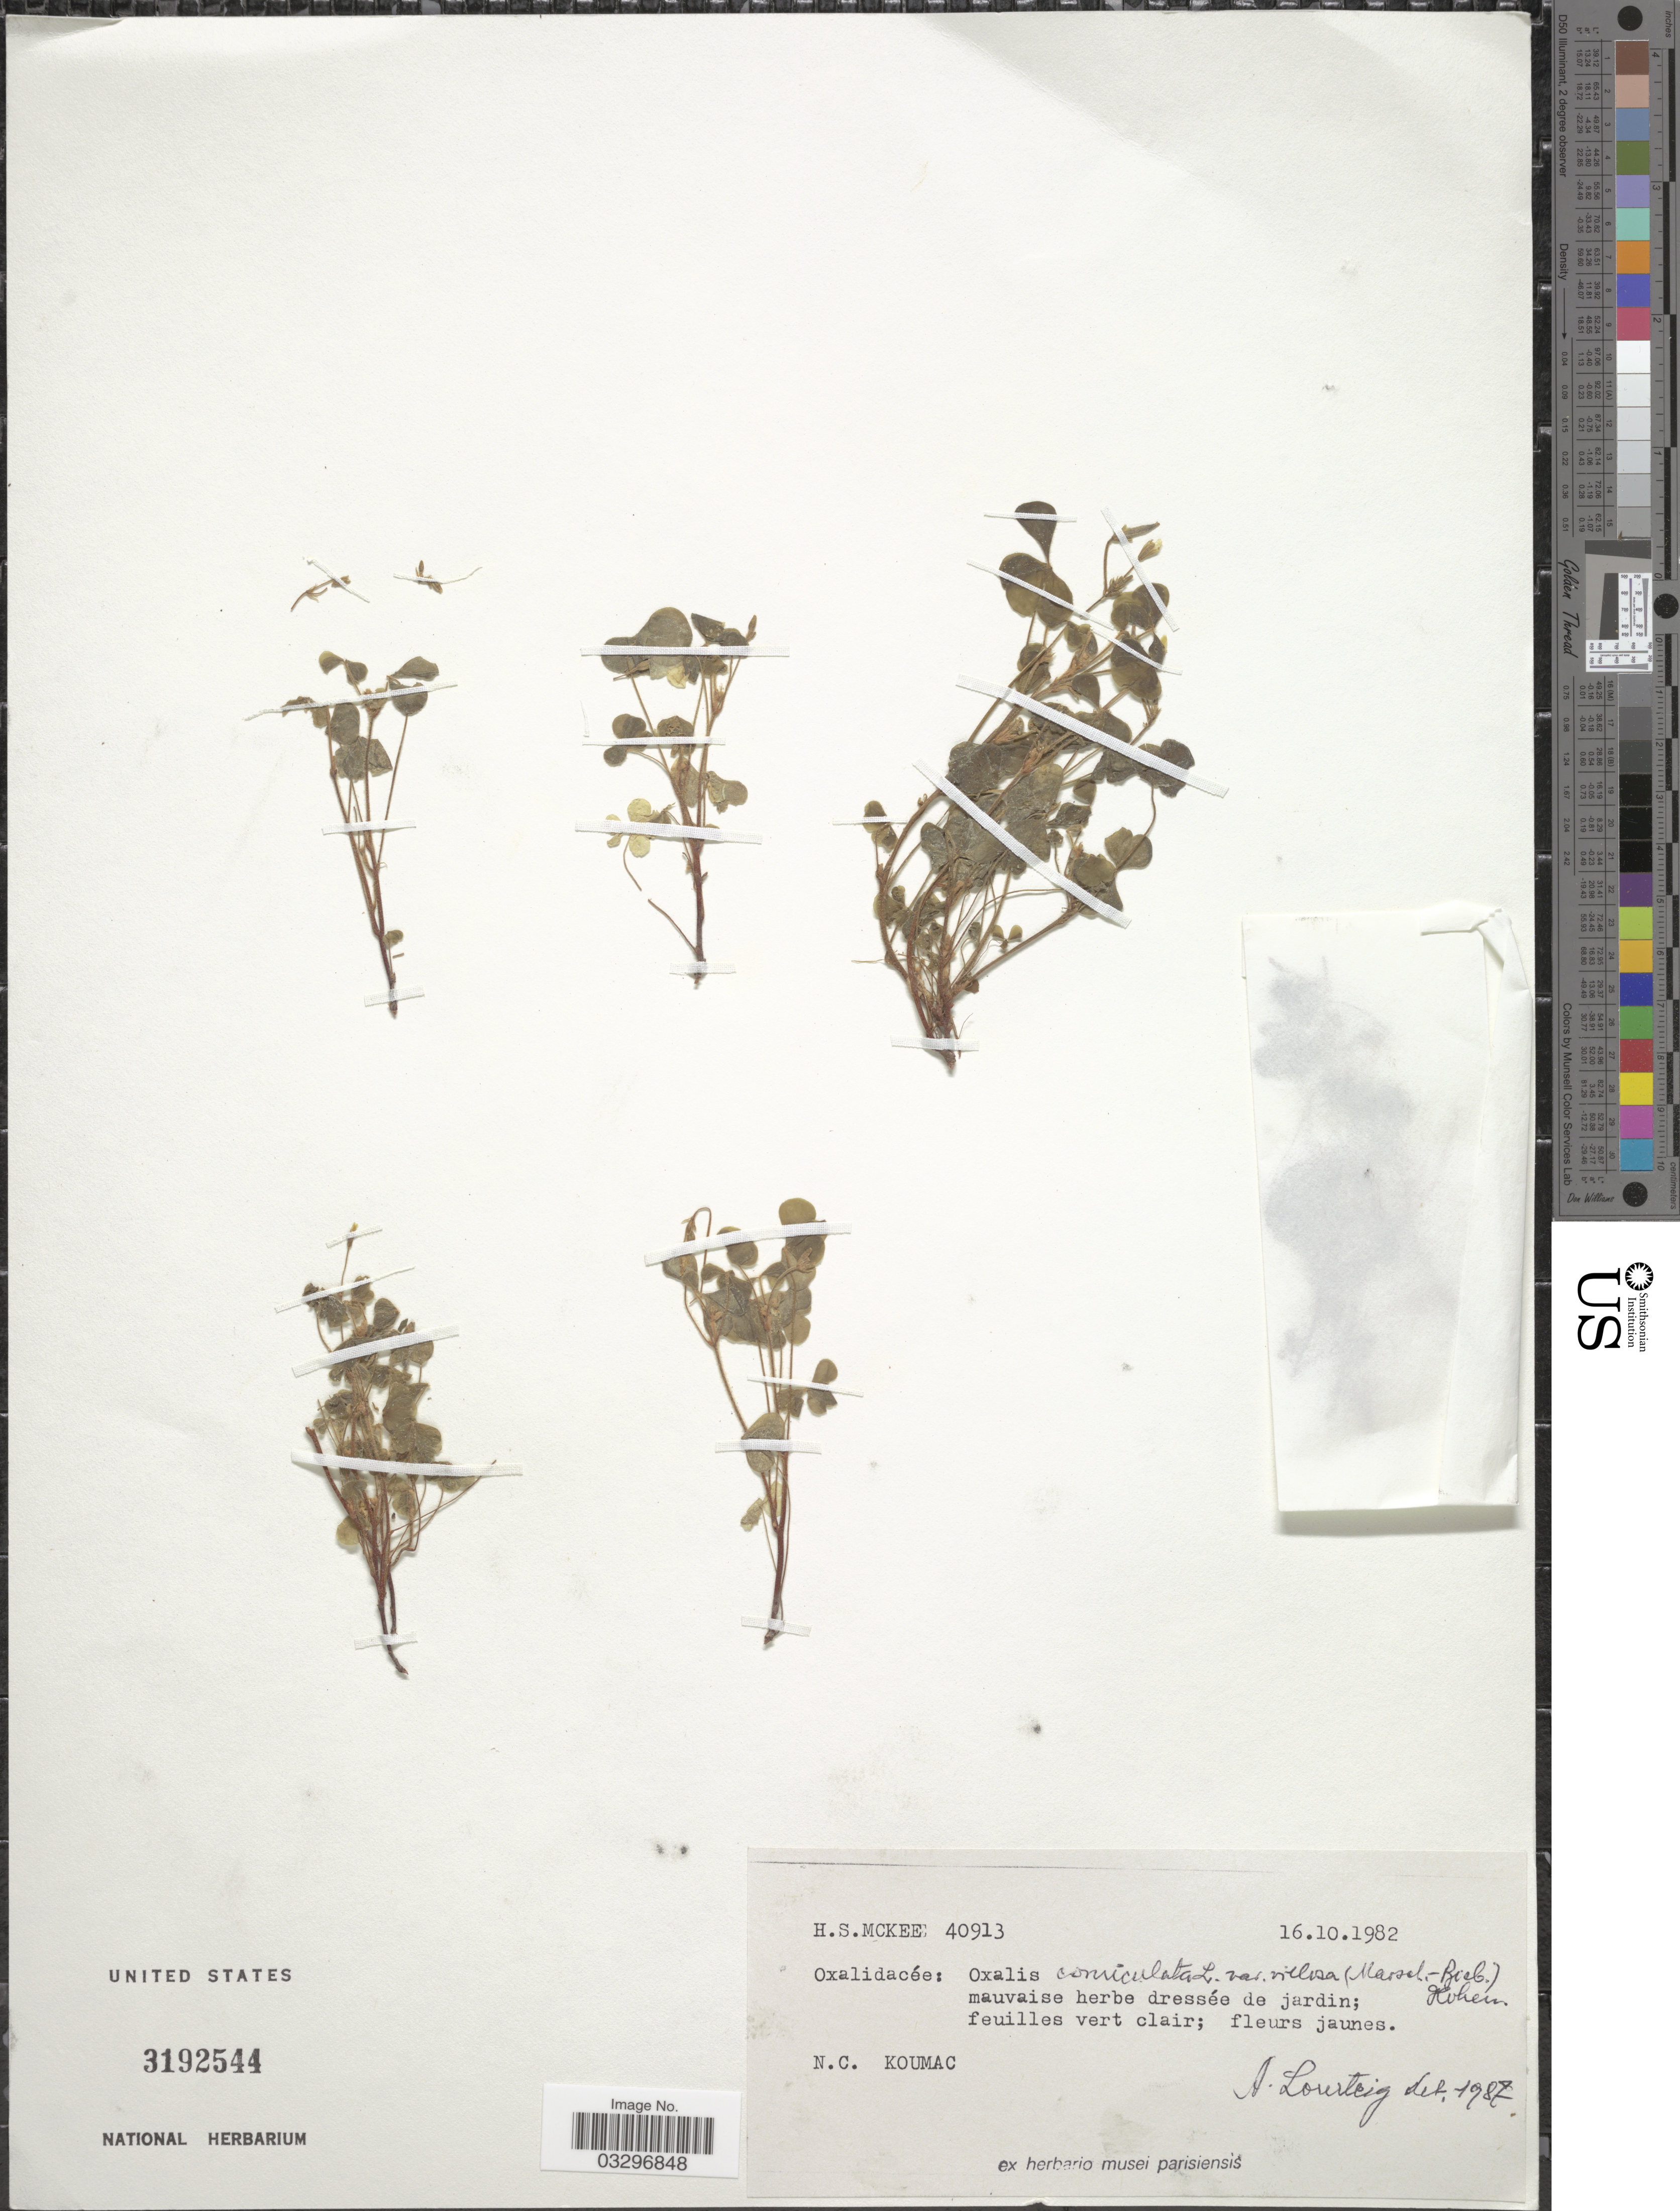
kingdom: Plantae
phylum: Tracheophyta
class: Magnoliopsida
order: Oxalidales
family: Oxalidaceae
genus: Oxalis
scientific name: Oxalis corniculata var. villosa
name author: (M. Bieb.) Hohen.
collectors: H. S. McKee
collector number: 40913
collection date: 1982-10-16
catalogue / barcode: US 319254